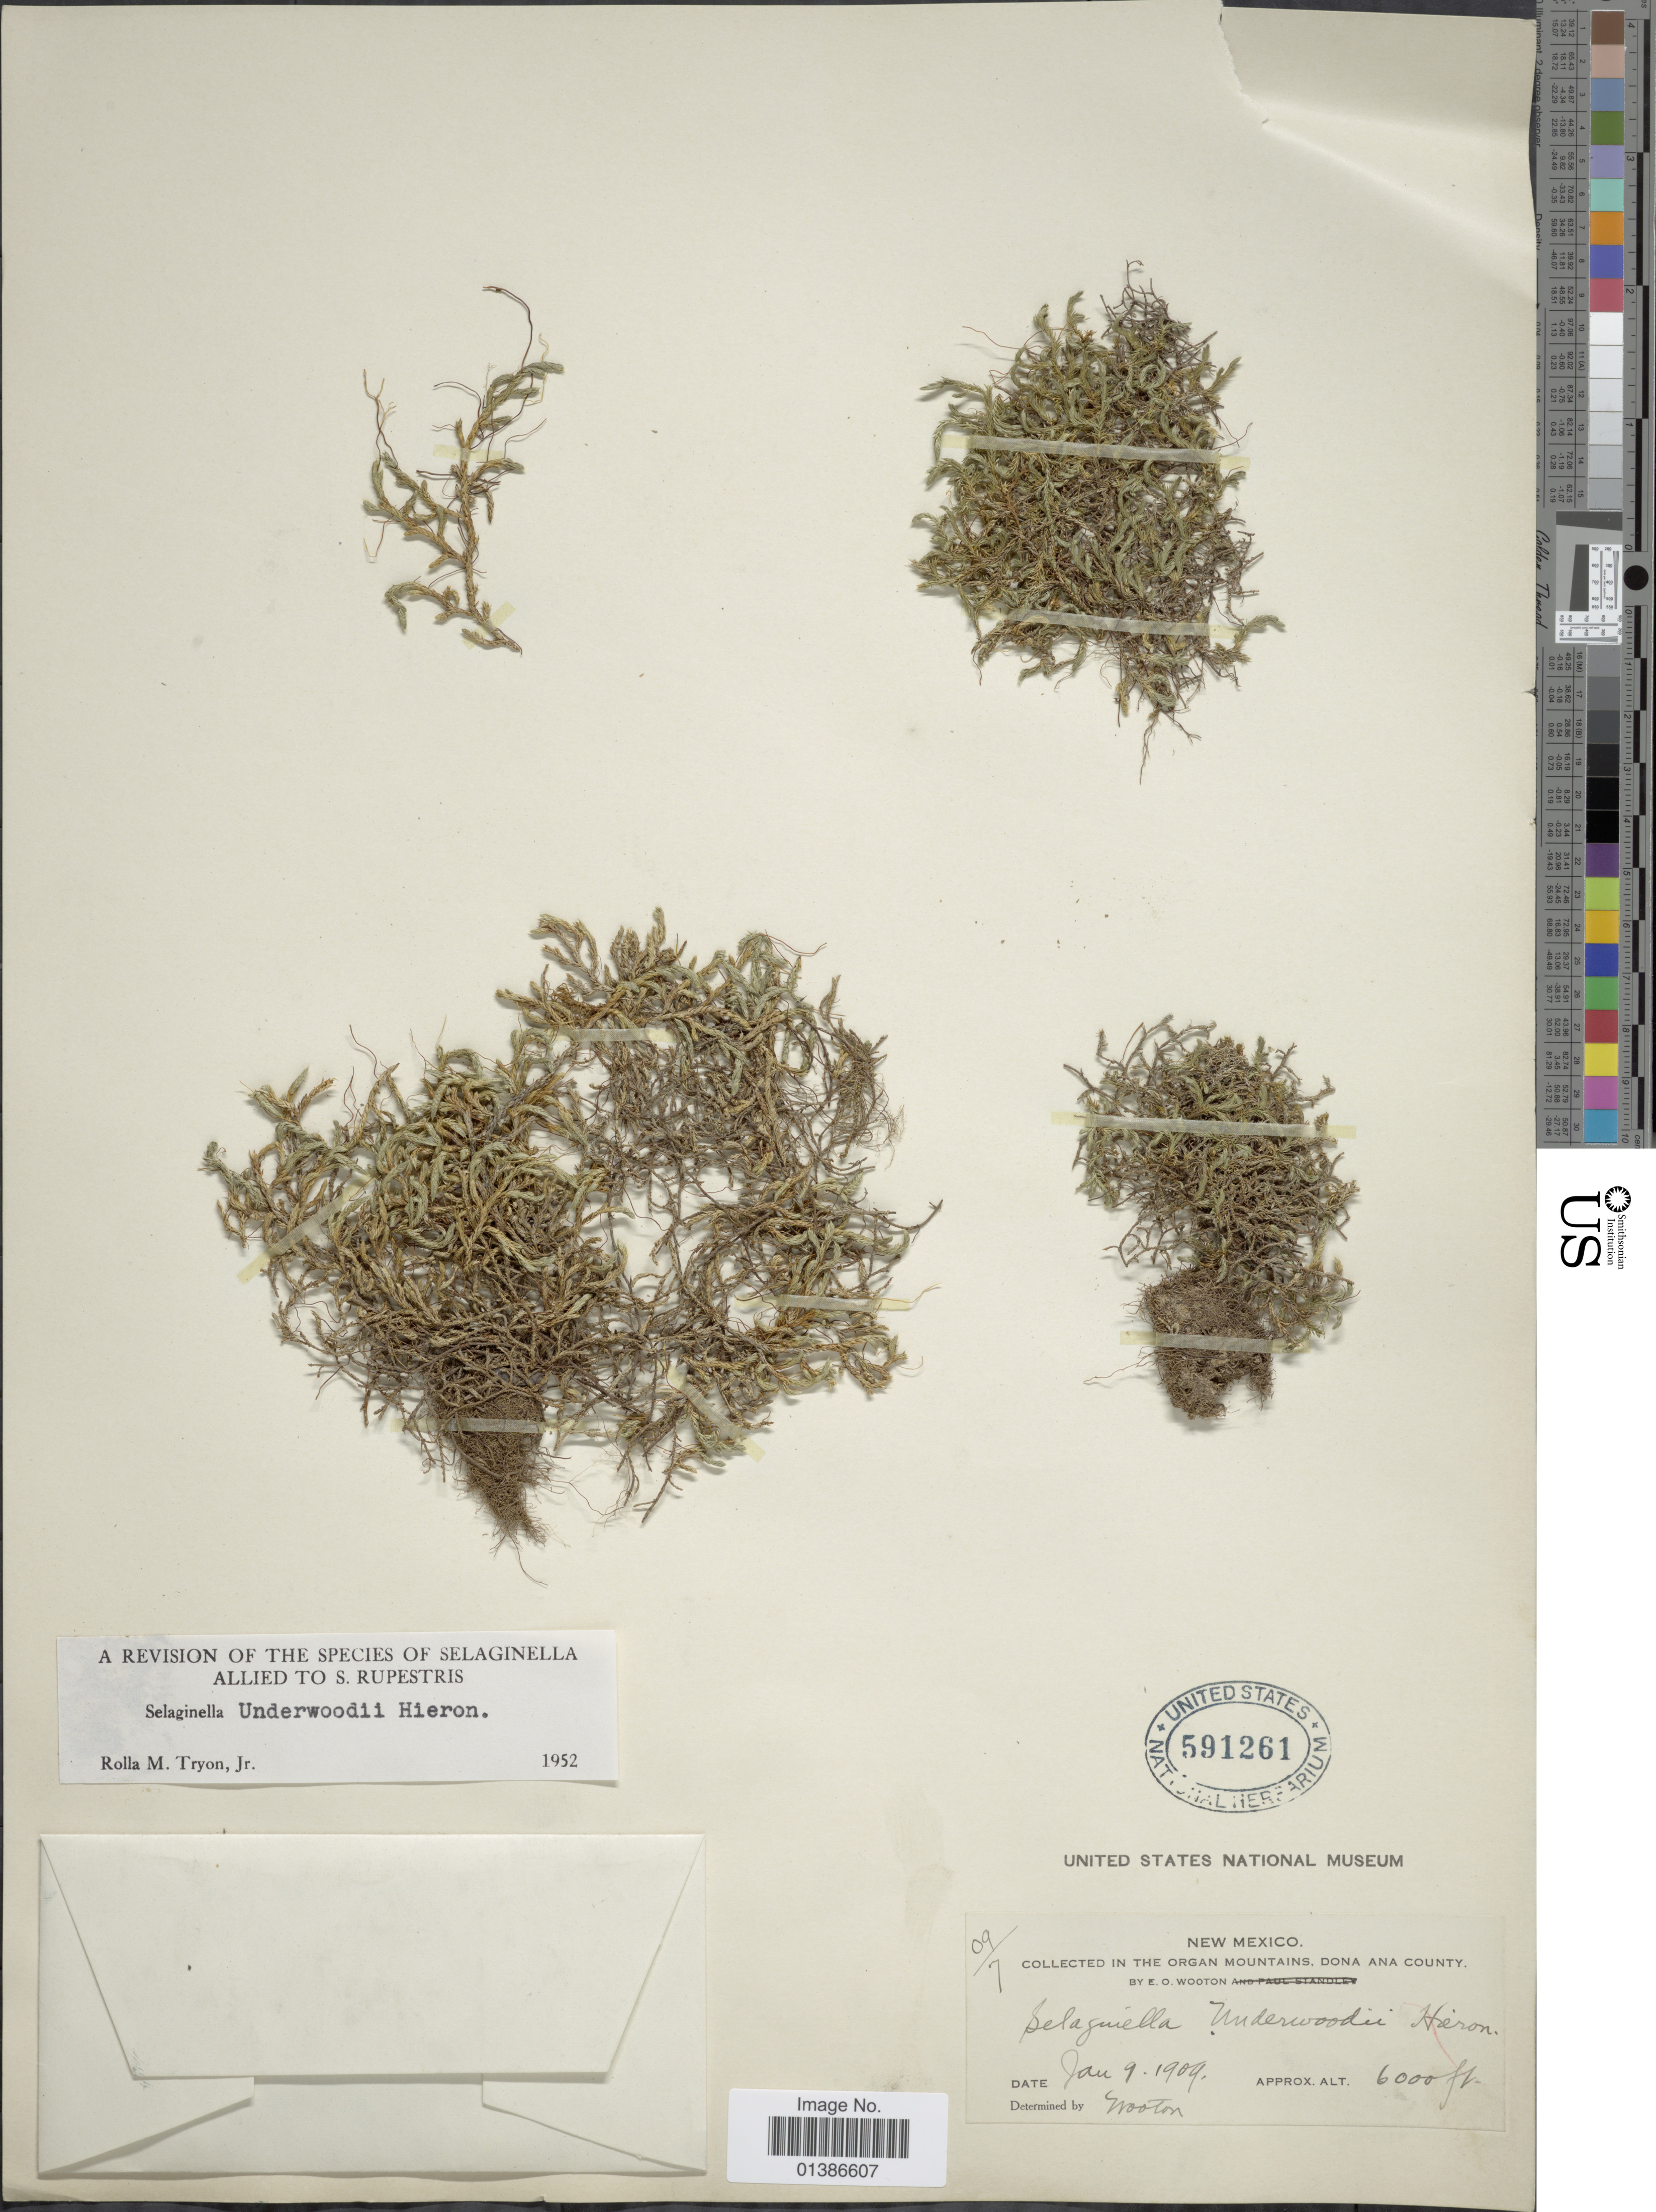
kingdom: Plantae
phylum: Tracheophyta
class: Lycopodiopsida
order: Selaginellales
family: Selaginellaceae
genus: Selaginella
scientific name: Selaginella underwoodii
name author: Hieron.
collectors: E. O. Wooton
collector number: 09/7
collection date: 1909-01-09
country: United States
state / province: New Mexico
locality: In the Organ Mountains, Dona Ana County.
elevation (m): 1829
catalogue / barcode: US 591261